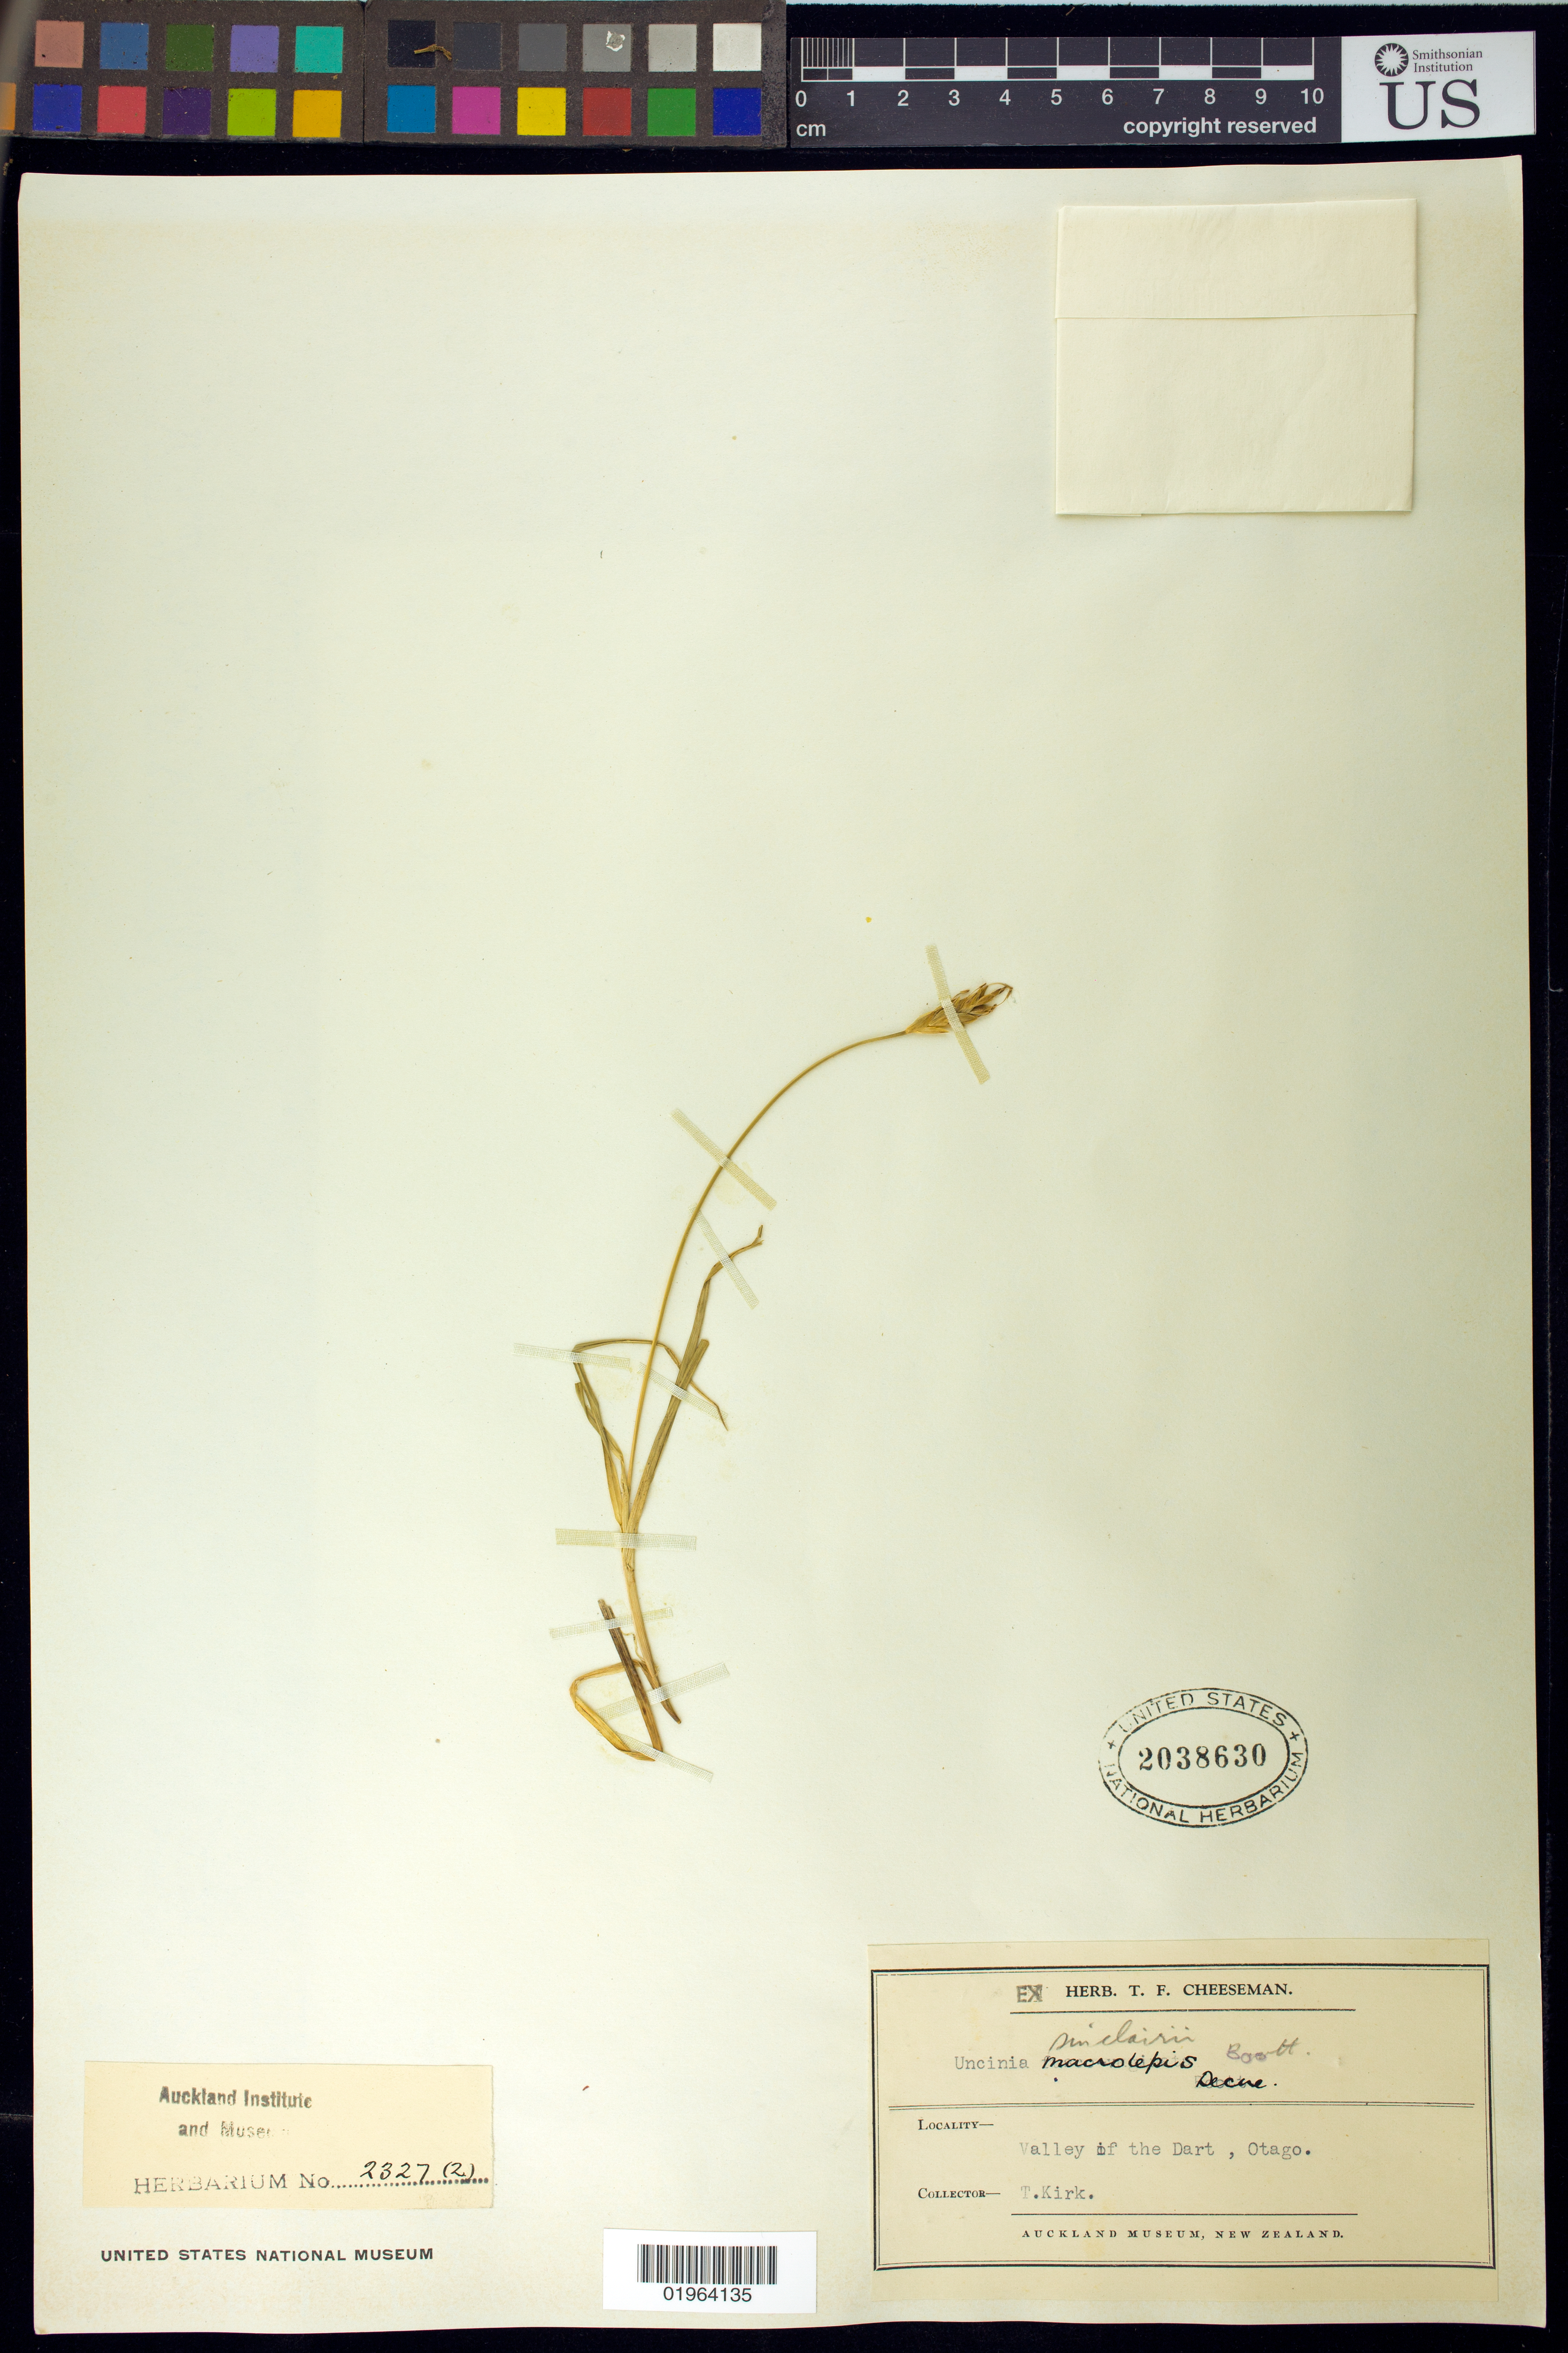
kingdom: Plantae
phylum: Tracheophyta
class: Liliopsida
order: Poales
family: Cyperaceae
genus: Carex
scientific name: Carex parvispica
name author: K.A. Ford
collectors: T. Kirk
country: New Zealand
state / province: Otago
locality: Valley of the Dart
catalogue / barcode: US 2038630